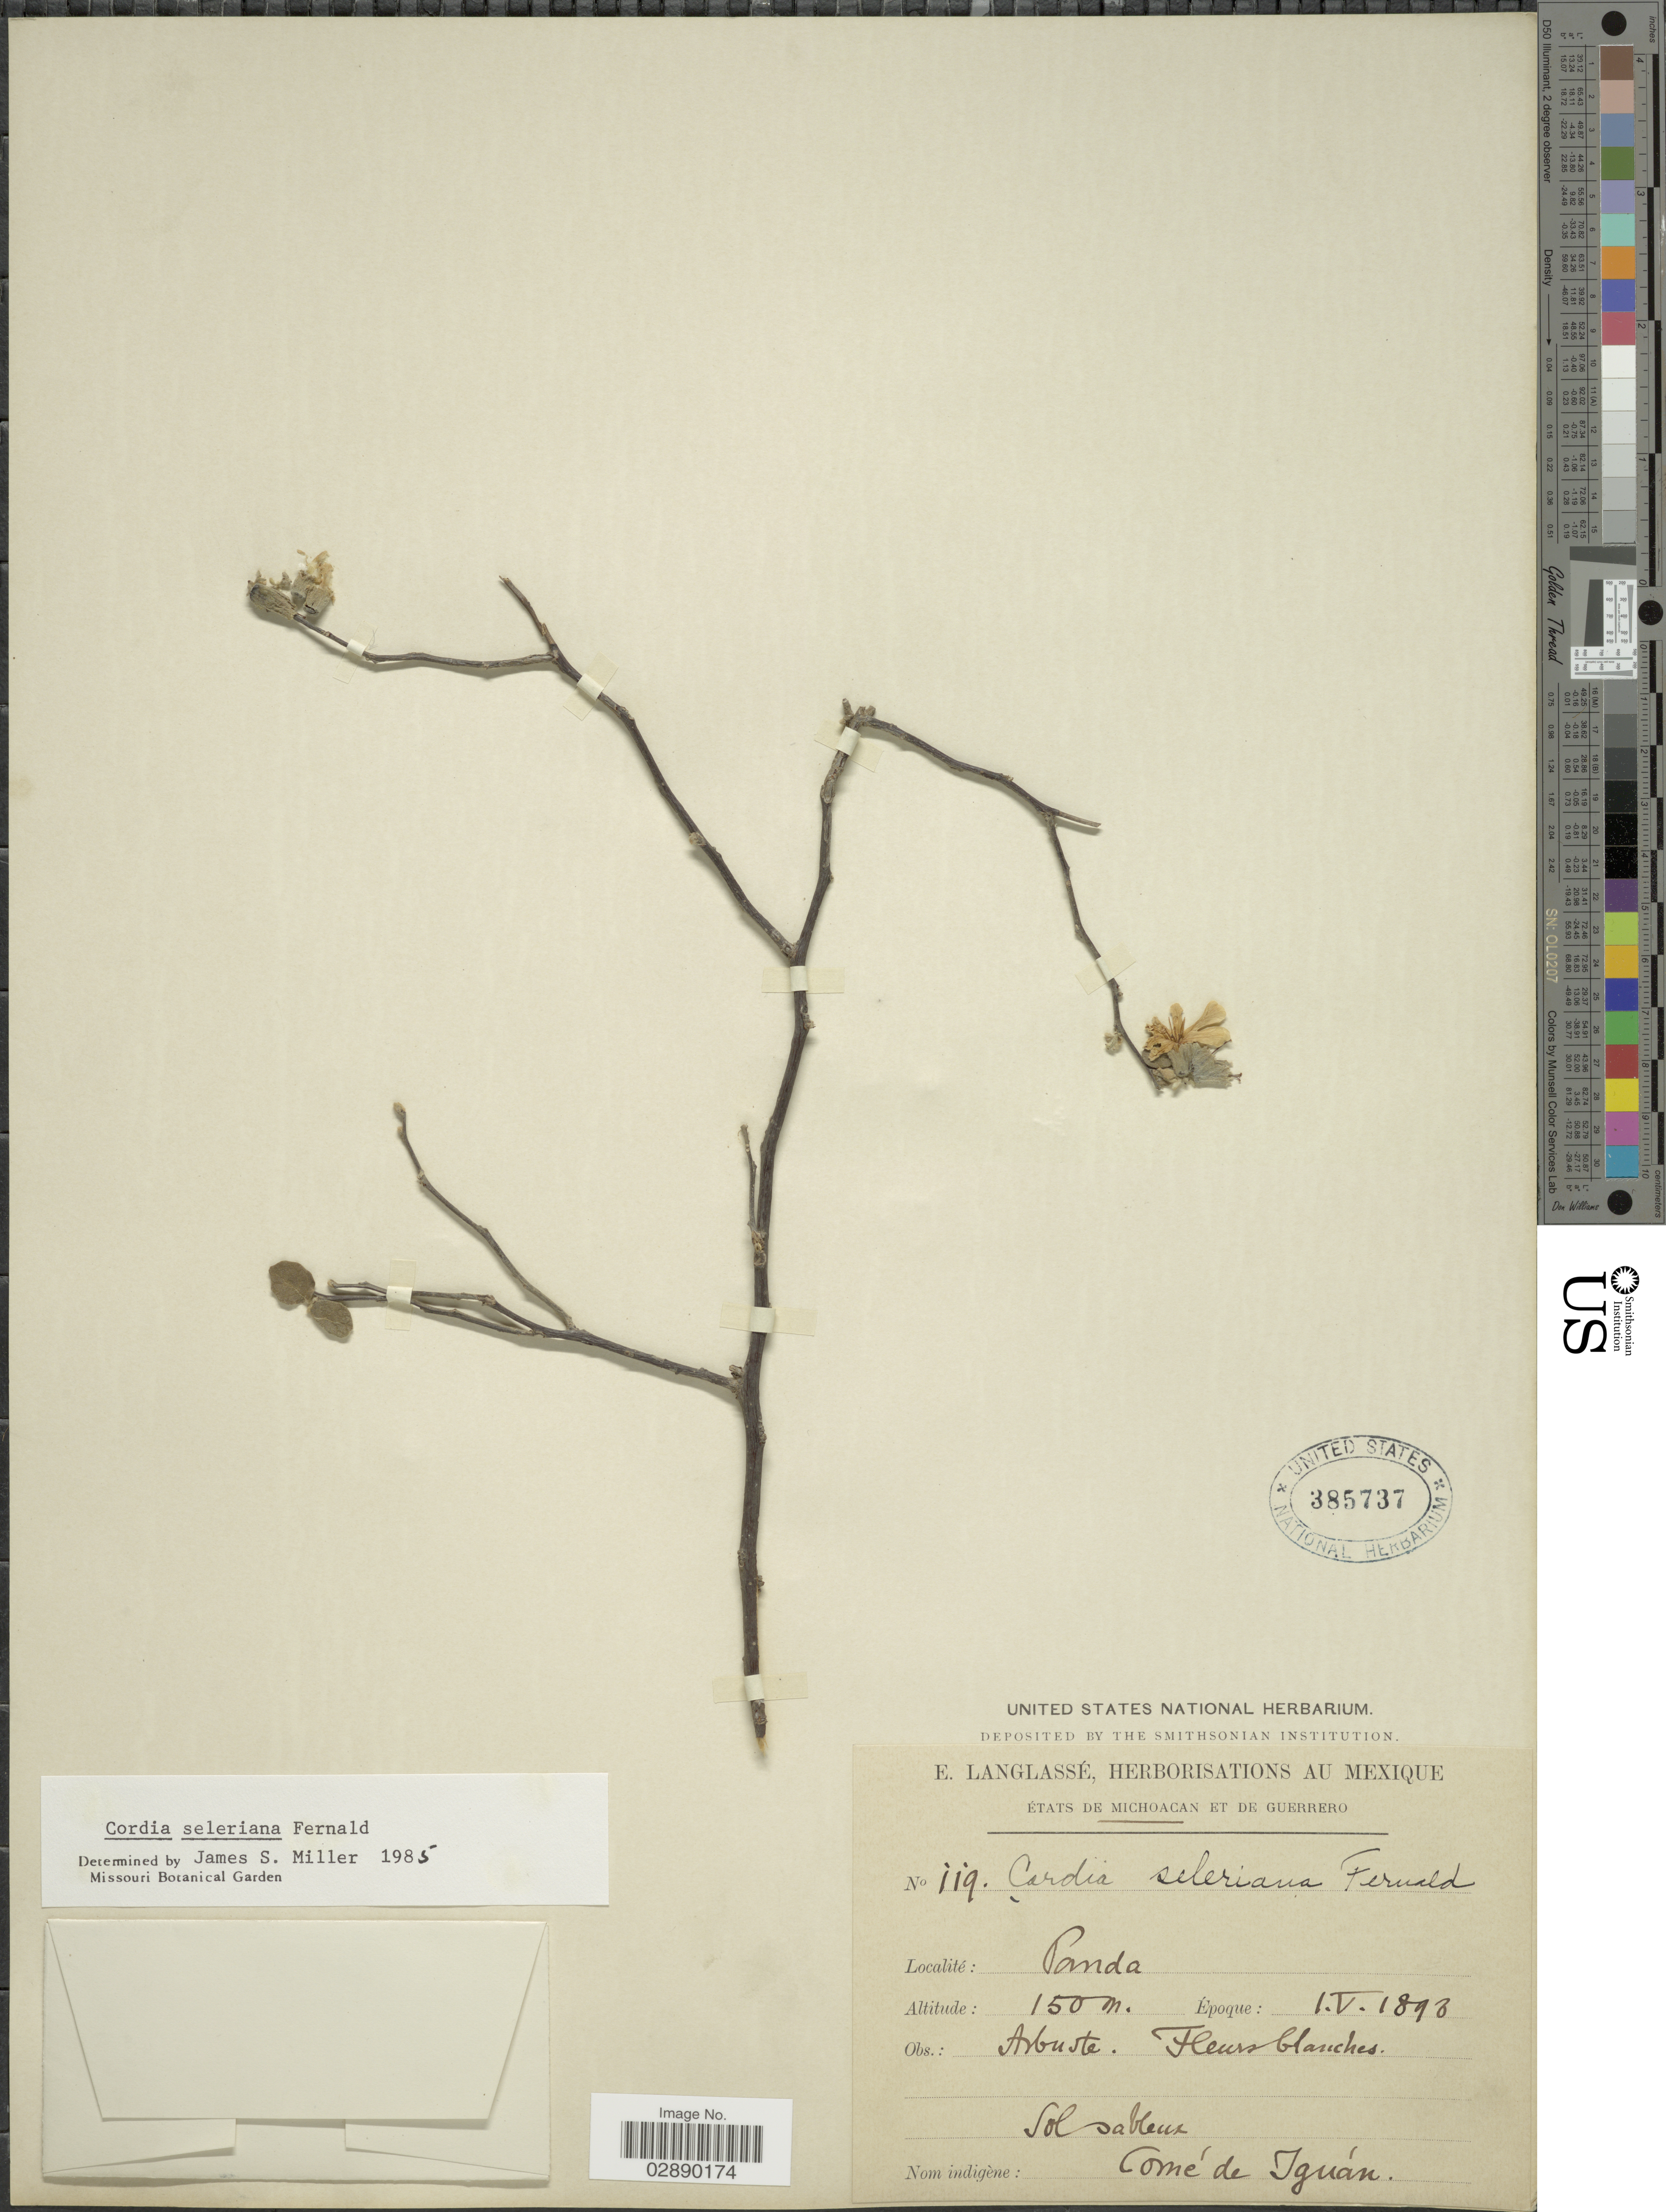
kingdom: Plantae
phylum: Tracheophyta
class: Magnoliopsida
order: Boraginales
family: Cordiaceae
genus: Cordia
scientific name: Cordia seleriana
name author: Fernald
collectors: E. Langlassé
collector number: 119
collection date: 1898-05-01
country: Mexico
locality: États de Michoacan et de Guerrero. Panda.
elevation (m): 150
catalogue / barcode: US 385737